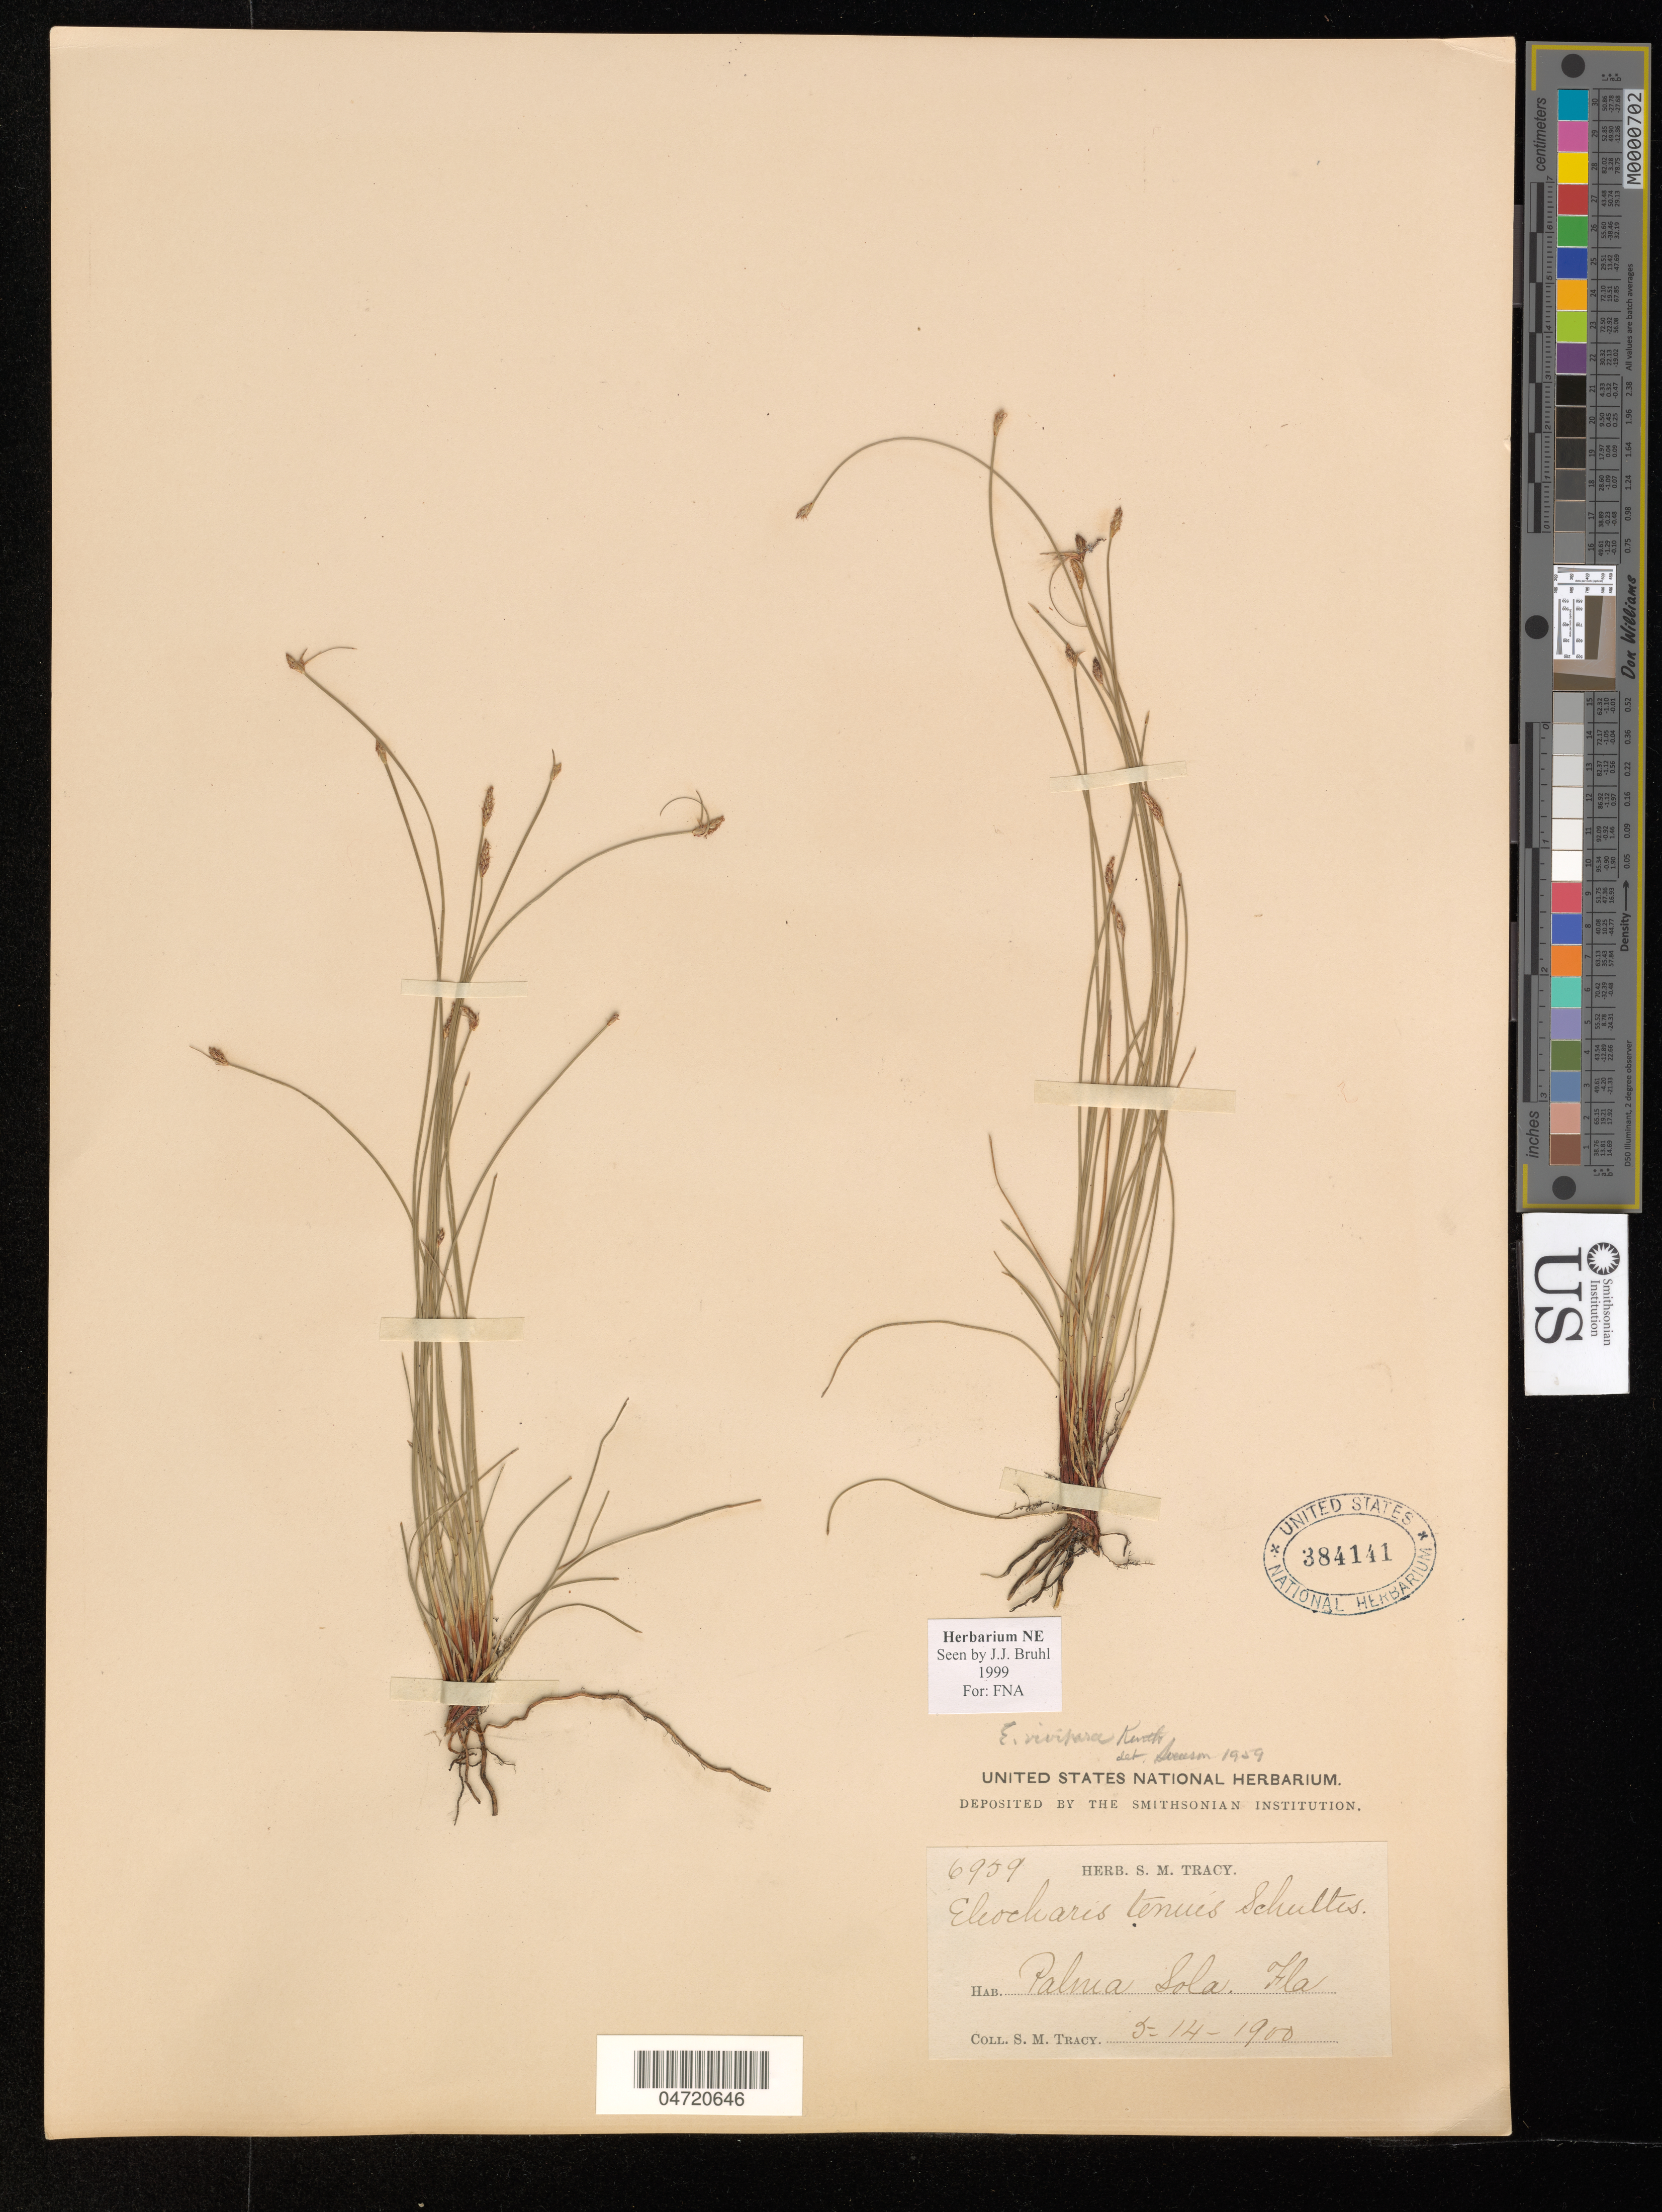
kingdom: Plantae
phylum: Tracheophyta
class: Liliopsida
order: Poales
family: Cyperaceae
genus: Eleocharis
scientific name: Eleocharis vivipara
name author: Link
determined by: Bruhl, J. J., (NE), University of New England (AUSTRALIA)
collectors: S. M. Tracy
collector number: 6959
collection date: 1900-05-14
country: United States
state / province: Florida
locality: Palma Sola.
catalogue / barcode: US 384141